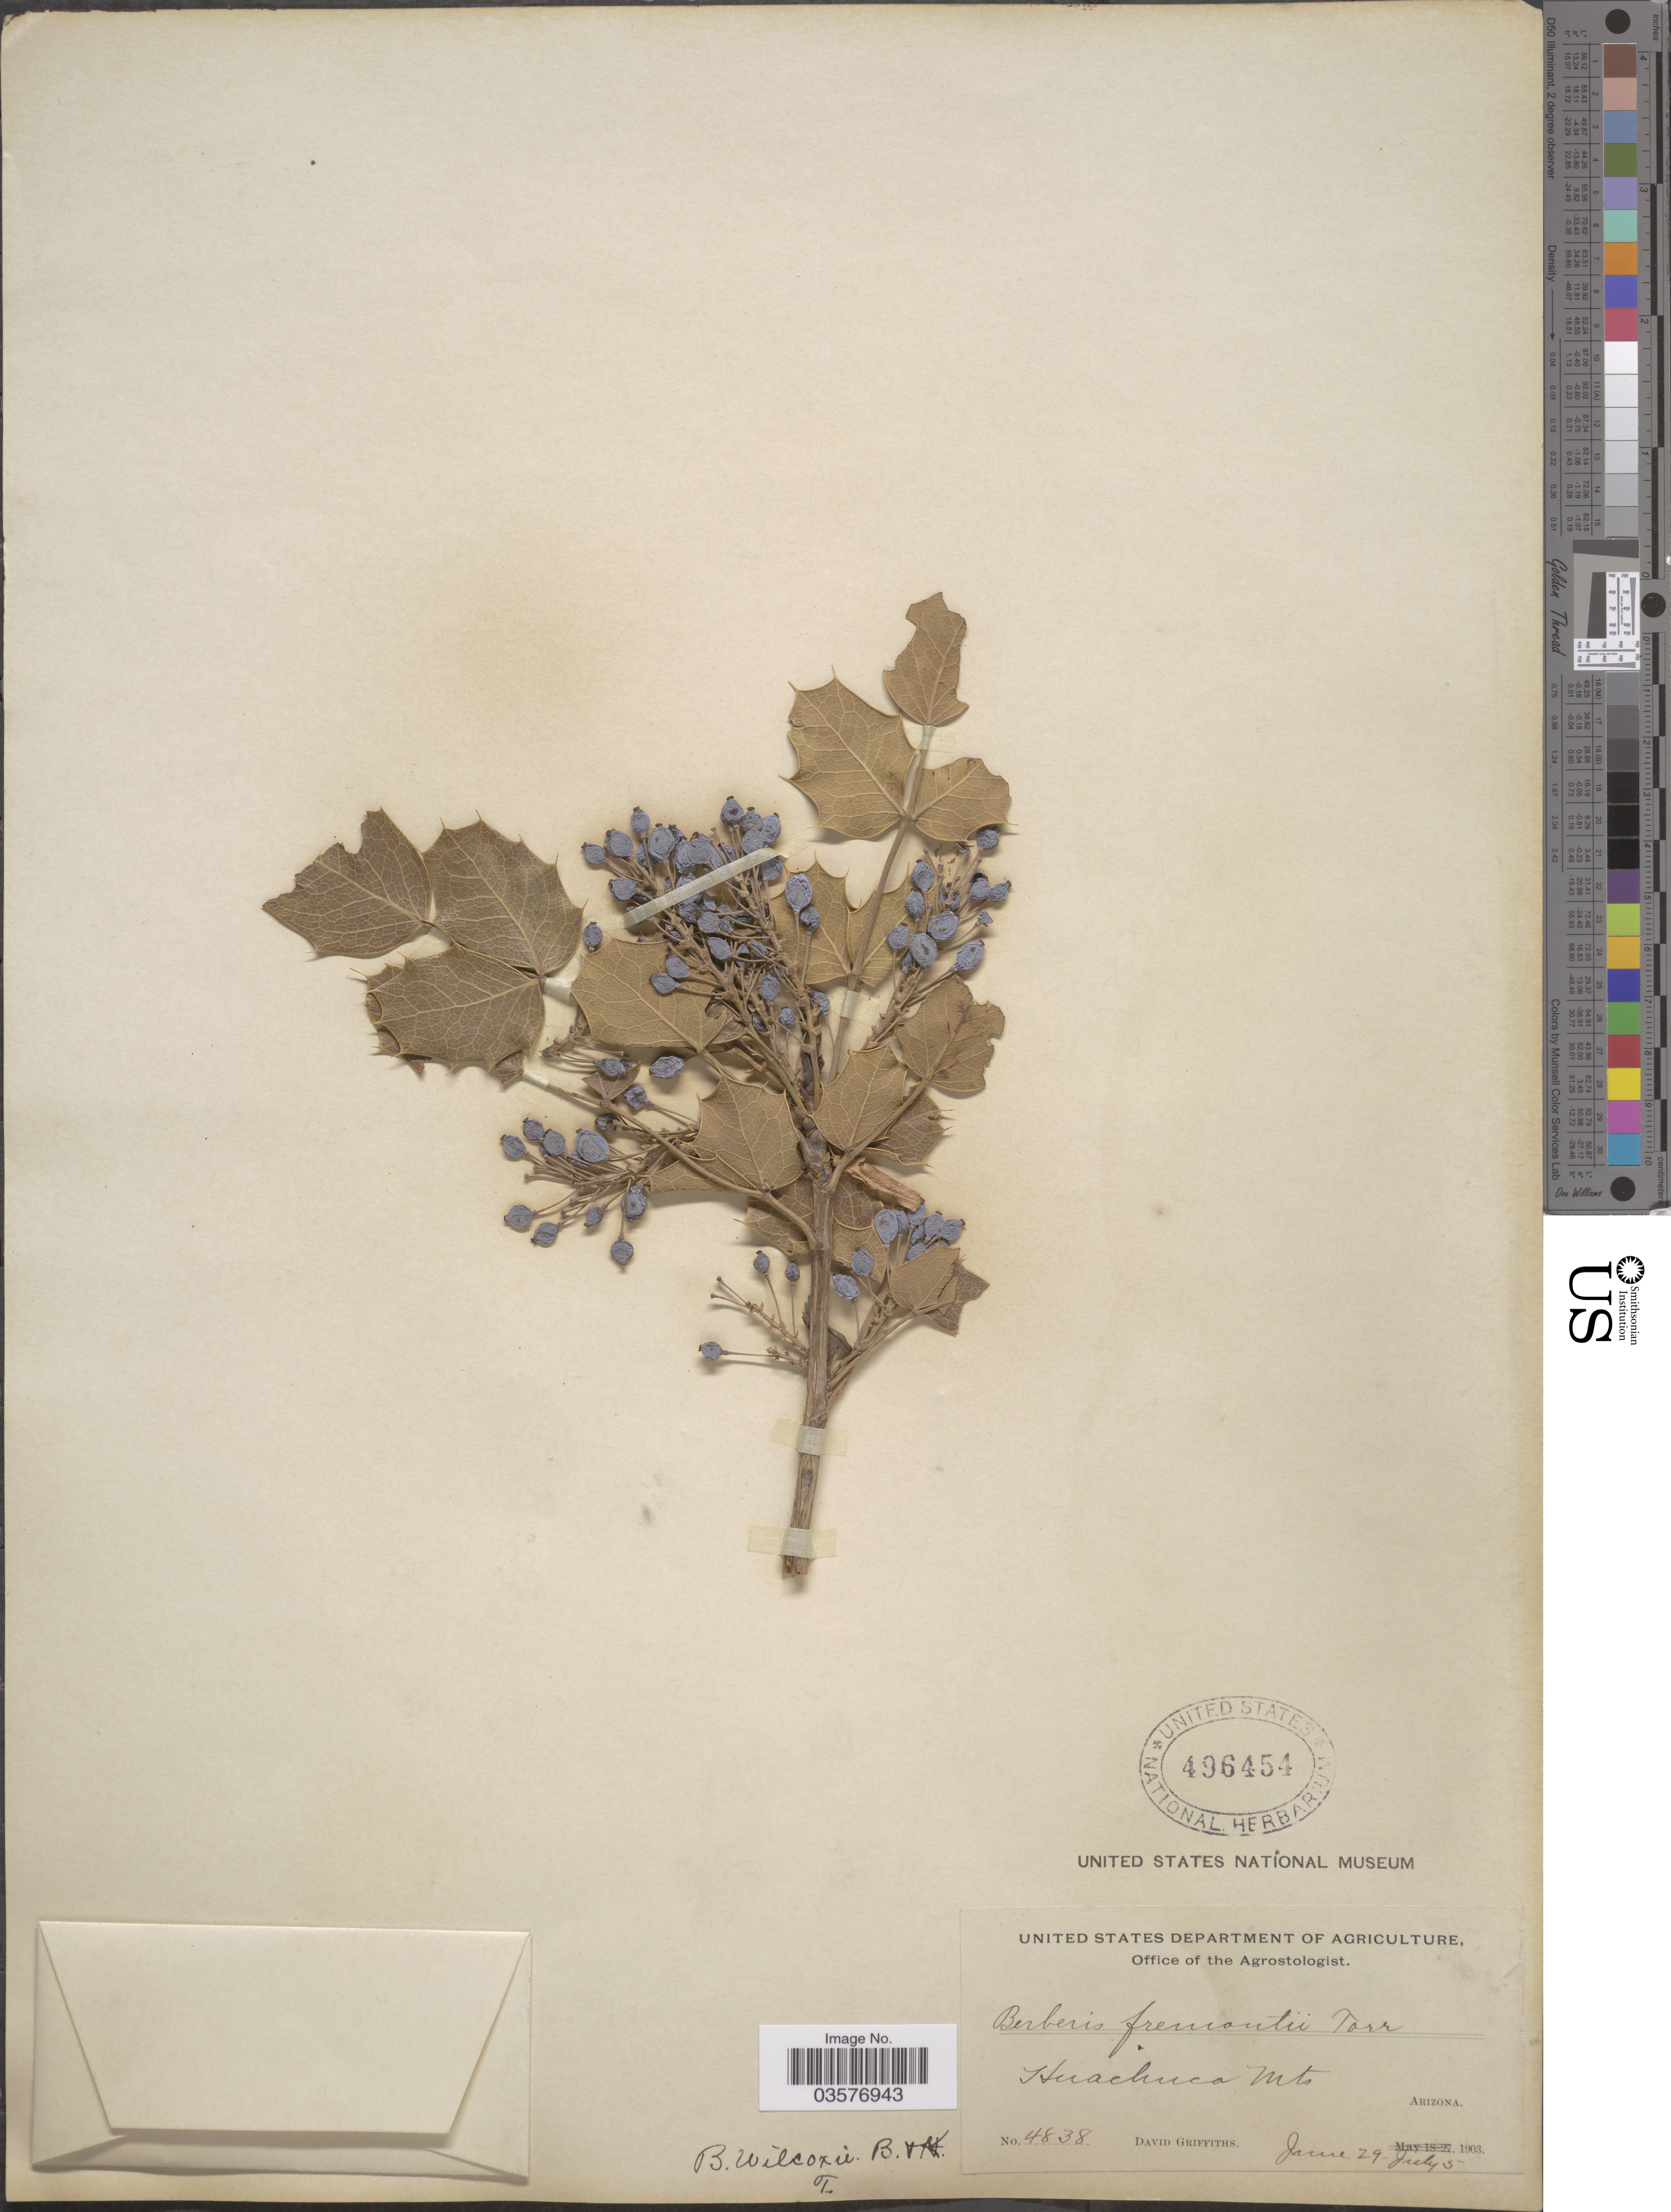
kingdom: Plantae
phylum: Tracheophyta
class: Magnoliopsida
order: Ranunculales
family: Berberidaceae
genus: Mahonia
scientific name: Mahonia wilcoxii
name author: (Kearney) Rehder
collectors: D. Griffiths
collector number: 4838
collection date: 1903-06-29/1903-07-05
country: United States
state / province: Arizona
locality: Huachuca Mts.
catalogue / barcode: US 496454